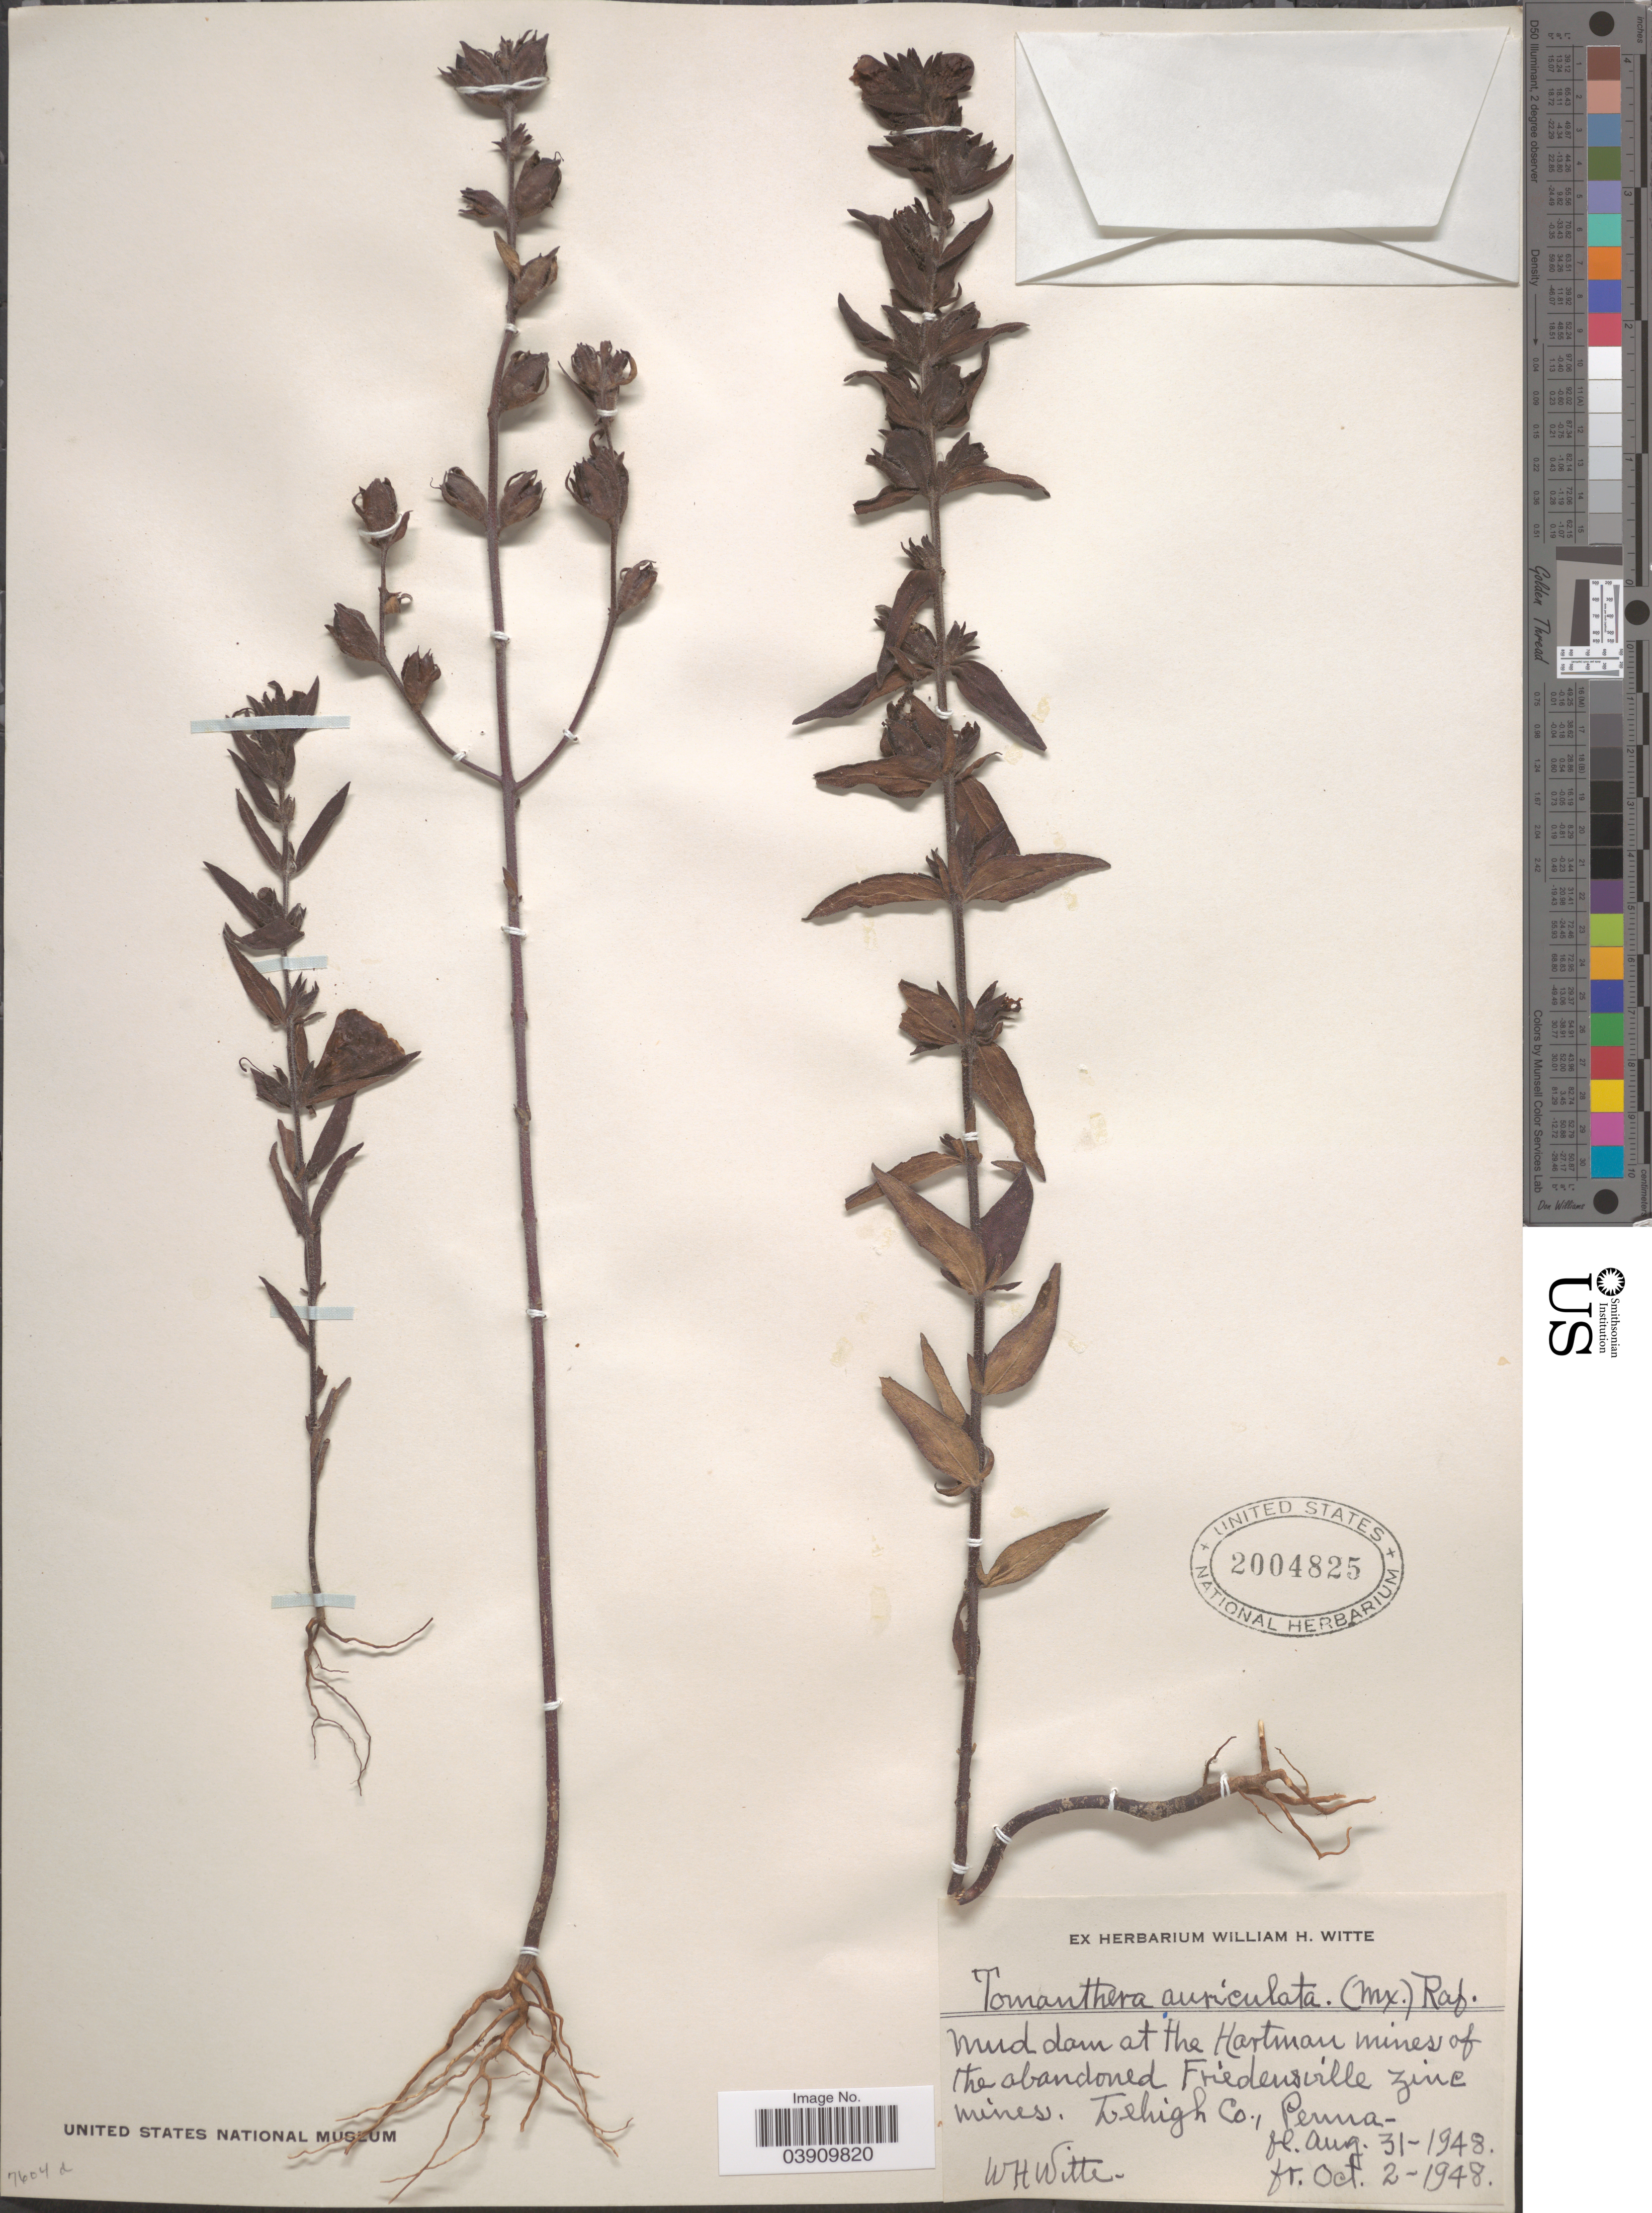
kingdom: Plantae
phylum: Tracheophyta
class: Magnoliopsida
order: Lamiales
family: Orobanchaceae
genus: Tomanthera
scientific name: Tomanthera auriculata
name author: (Michx.) Raf.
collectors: W. Witte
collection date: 1948-08-31/1948-10-02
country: United States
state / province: Pennsylvania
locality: Mud dam at the Hartman mines of the abandoned Friedensville Zinc Mines. Lehigh Co.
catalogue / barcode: US 2004825